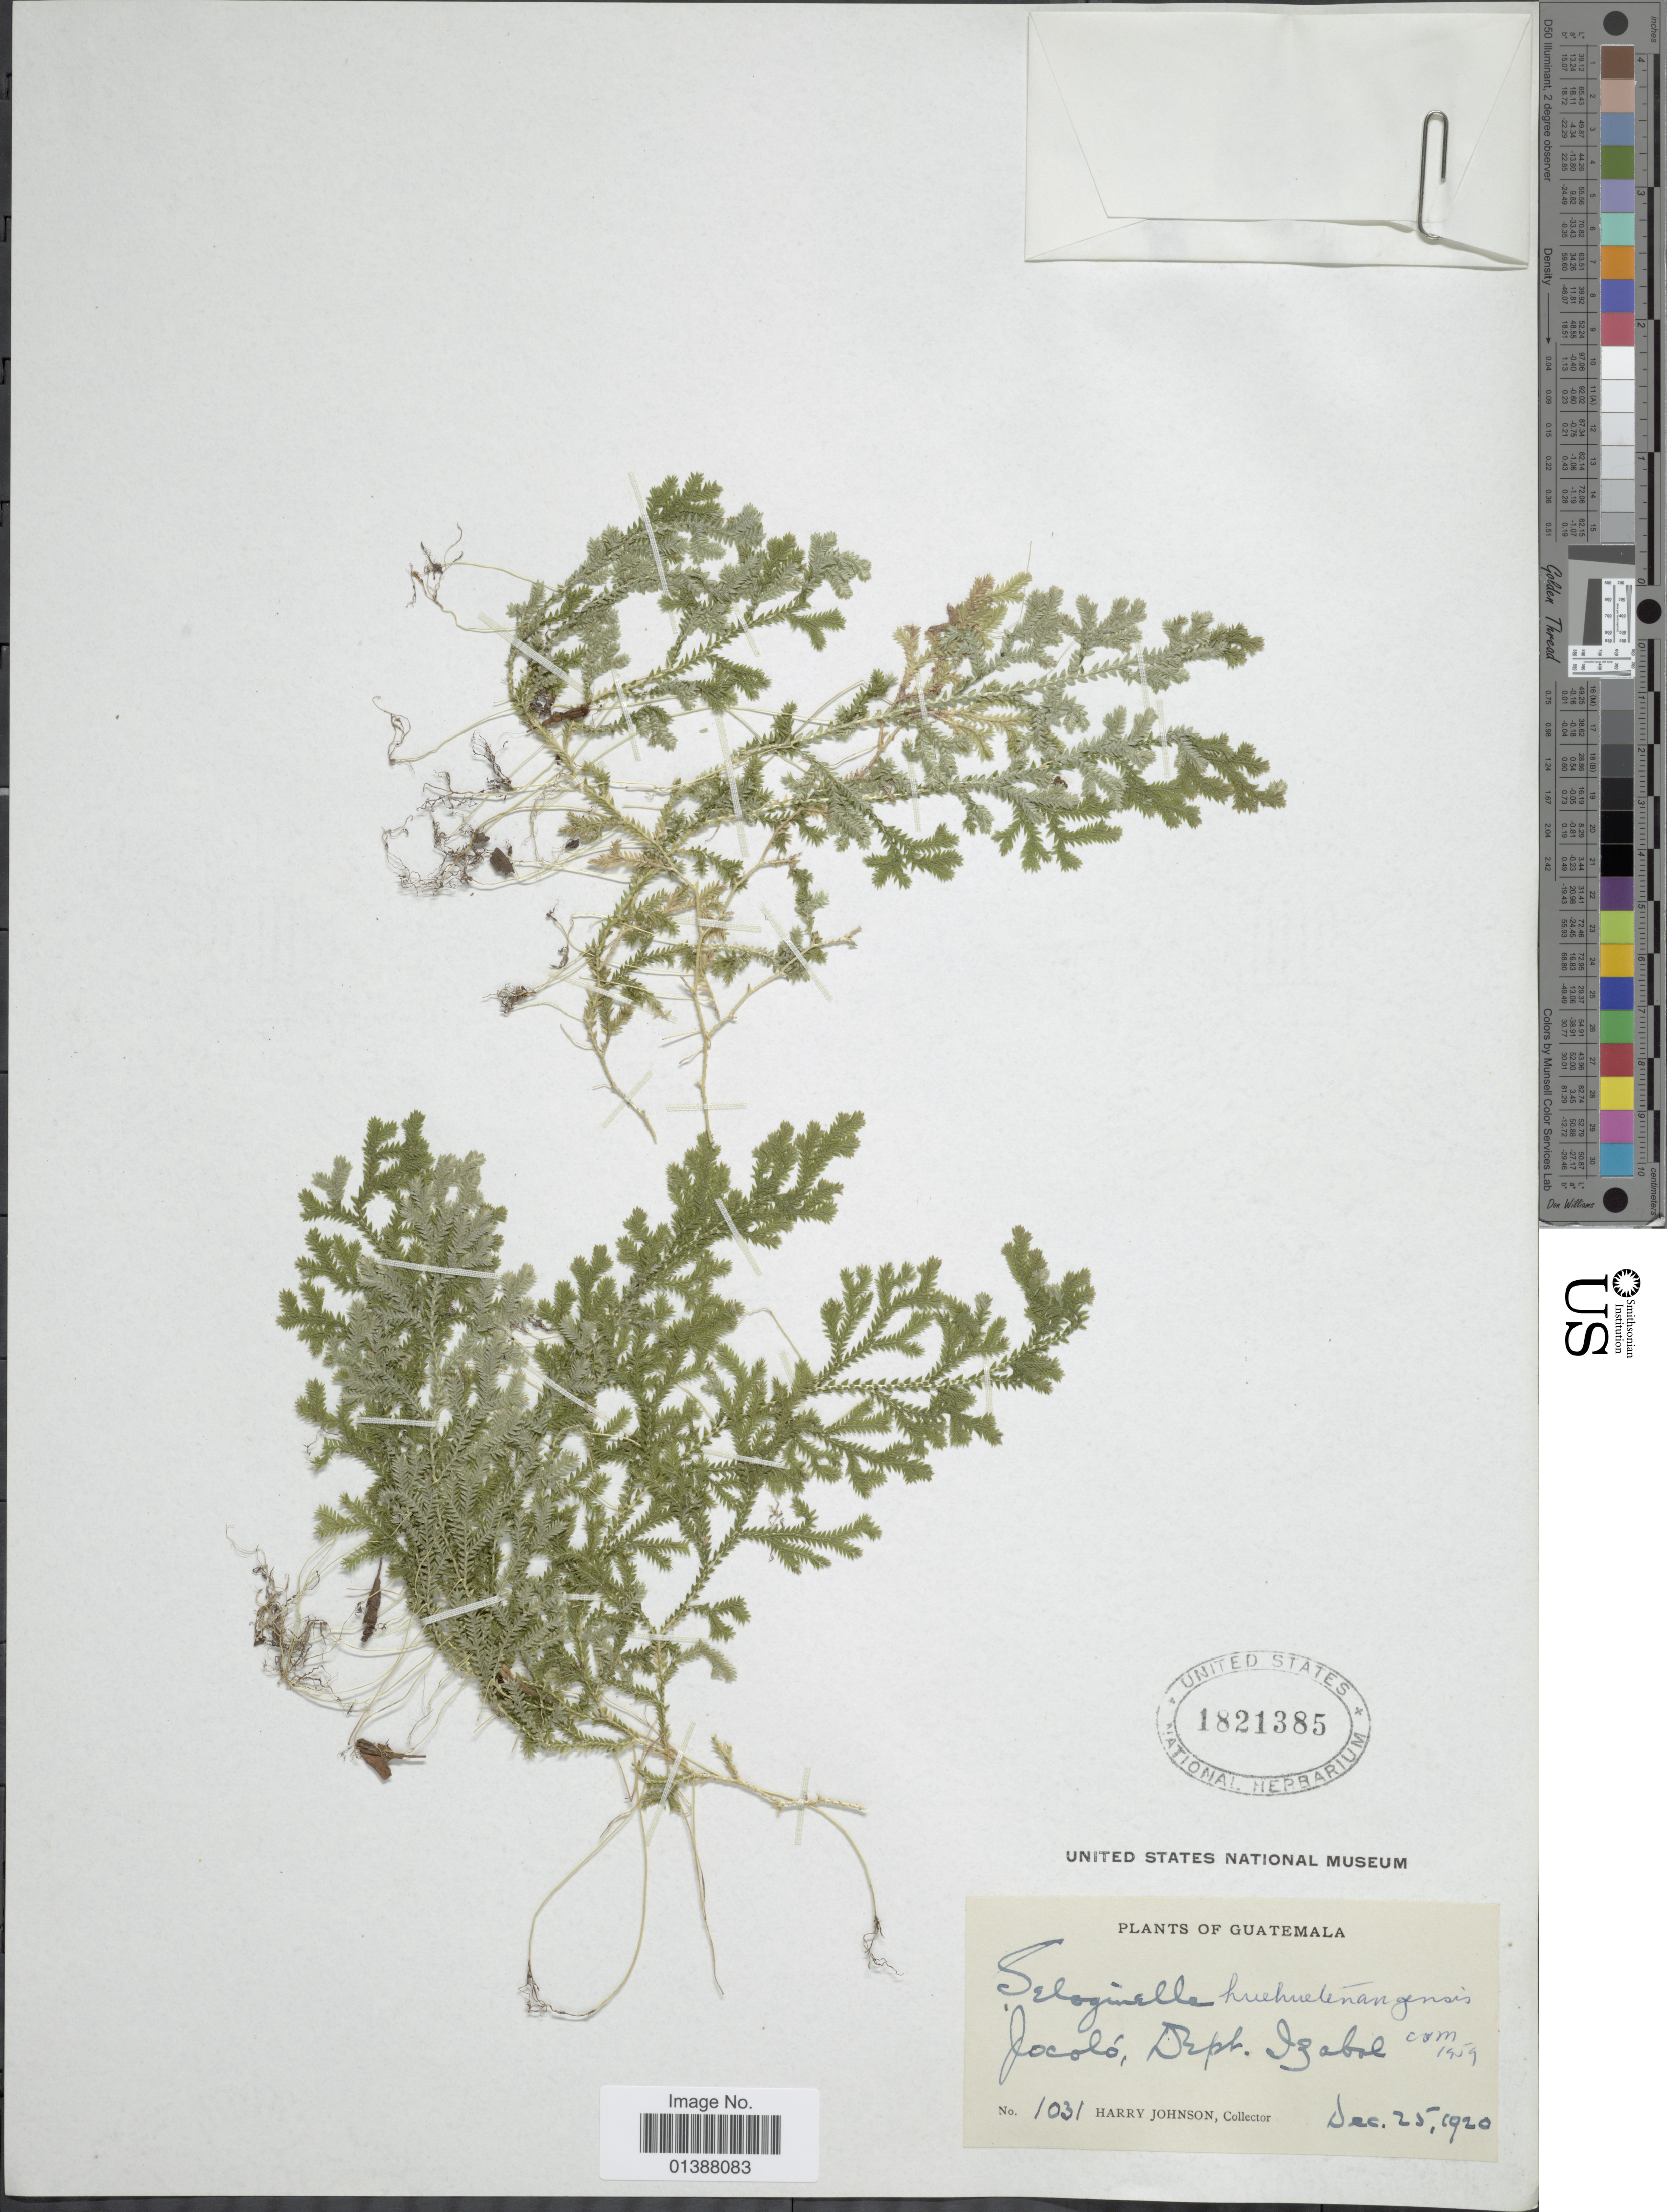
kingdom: Plantae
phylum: Tracheophyta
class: Lycopodiopsida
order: Selaginellales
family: Selaginellaceae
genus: Selaginella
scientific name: Selaginella huehuetenangensis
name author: Hieron.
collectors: H. Johnson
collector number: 1031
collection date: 1920-12-25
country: Guatemala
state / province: Izabal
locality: Jocoló, Dept Izabal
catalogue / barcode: US 1821385